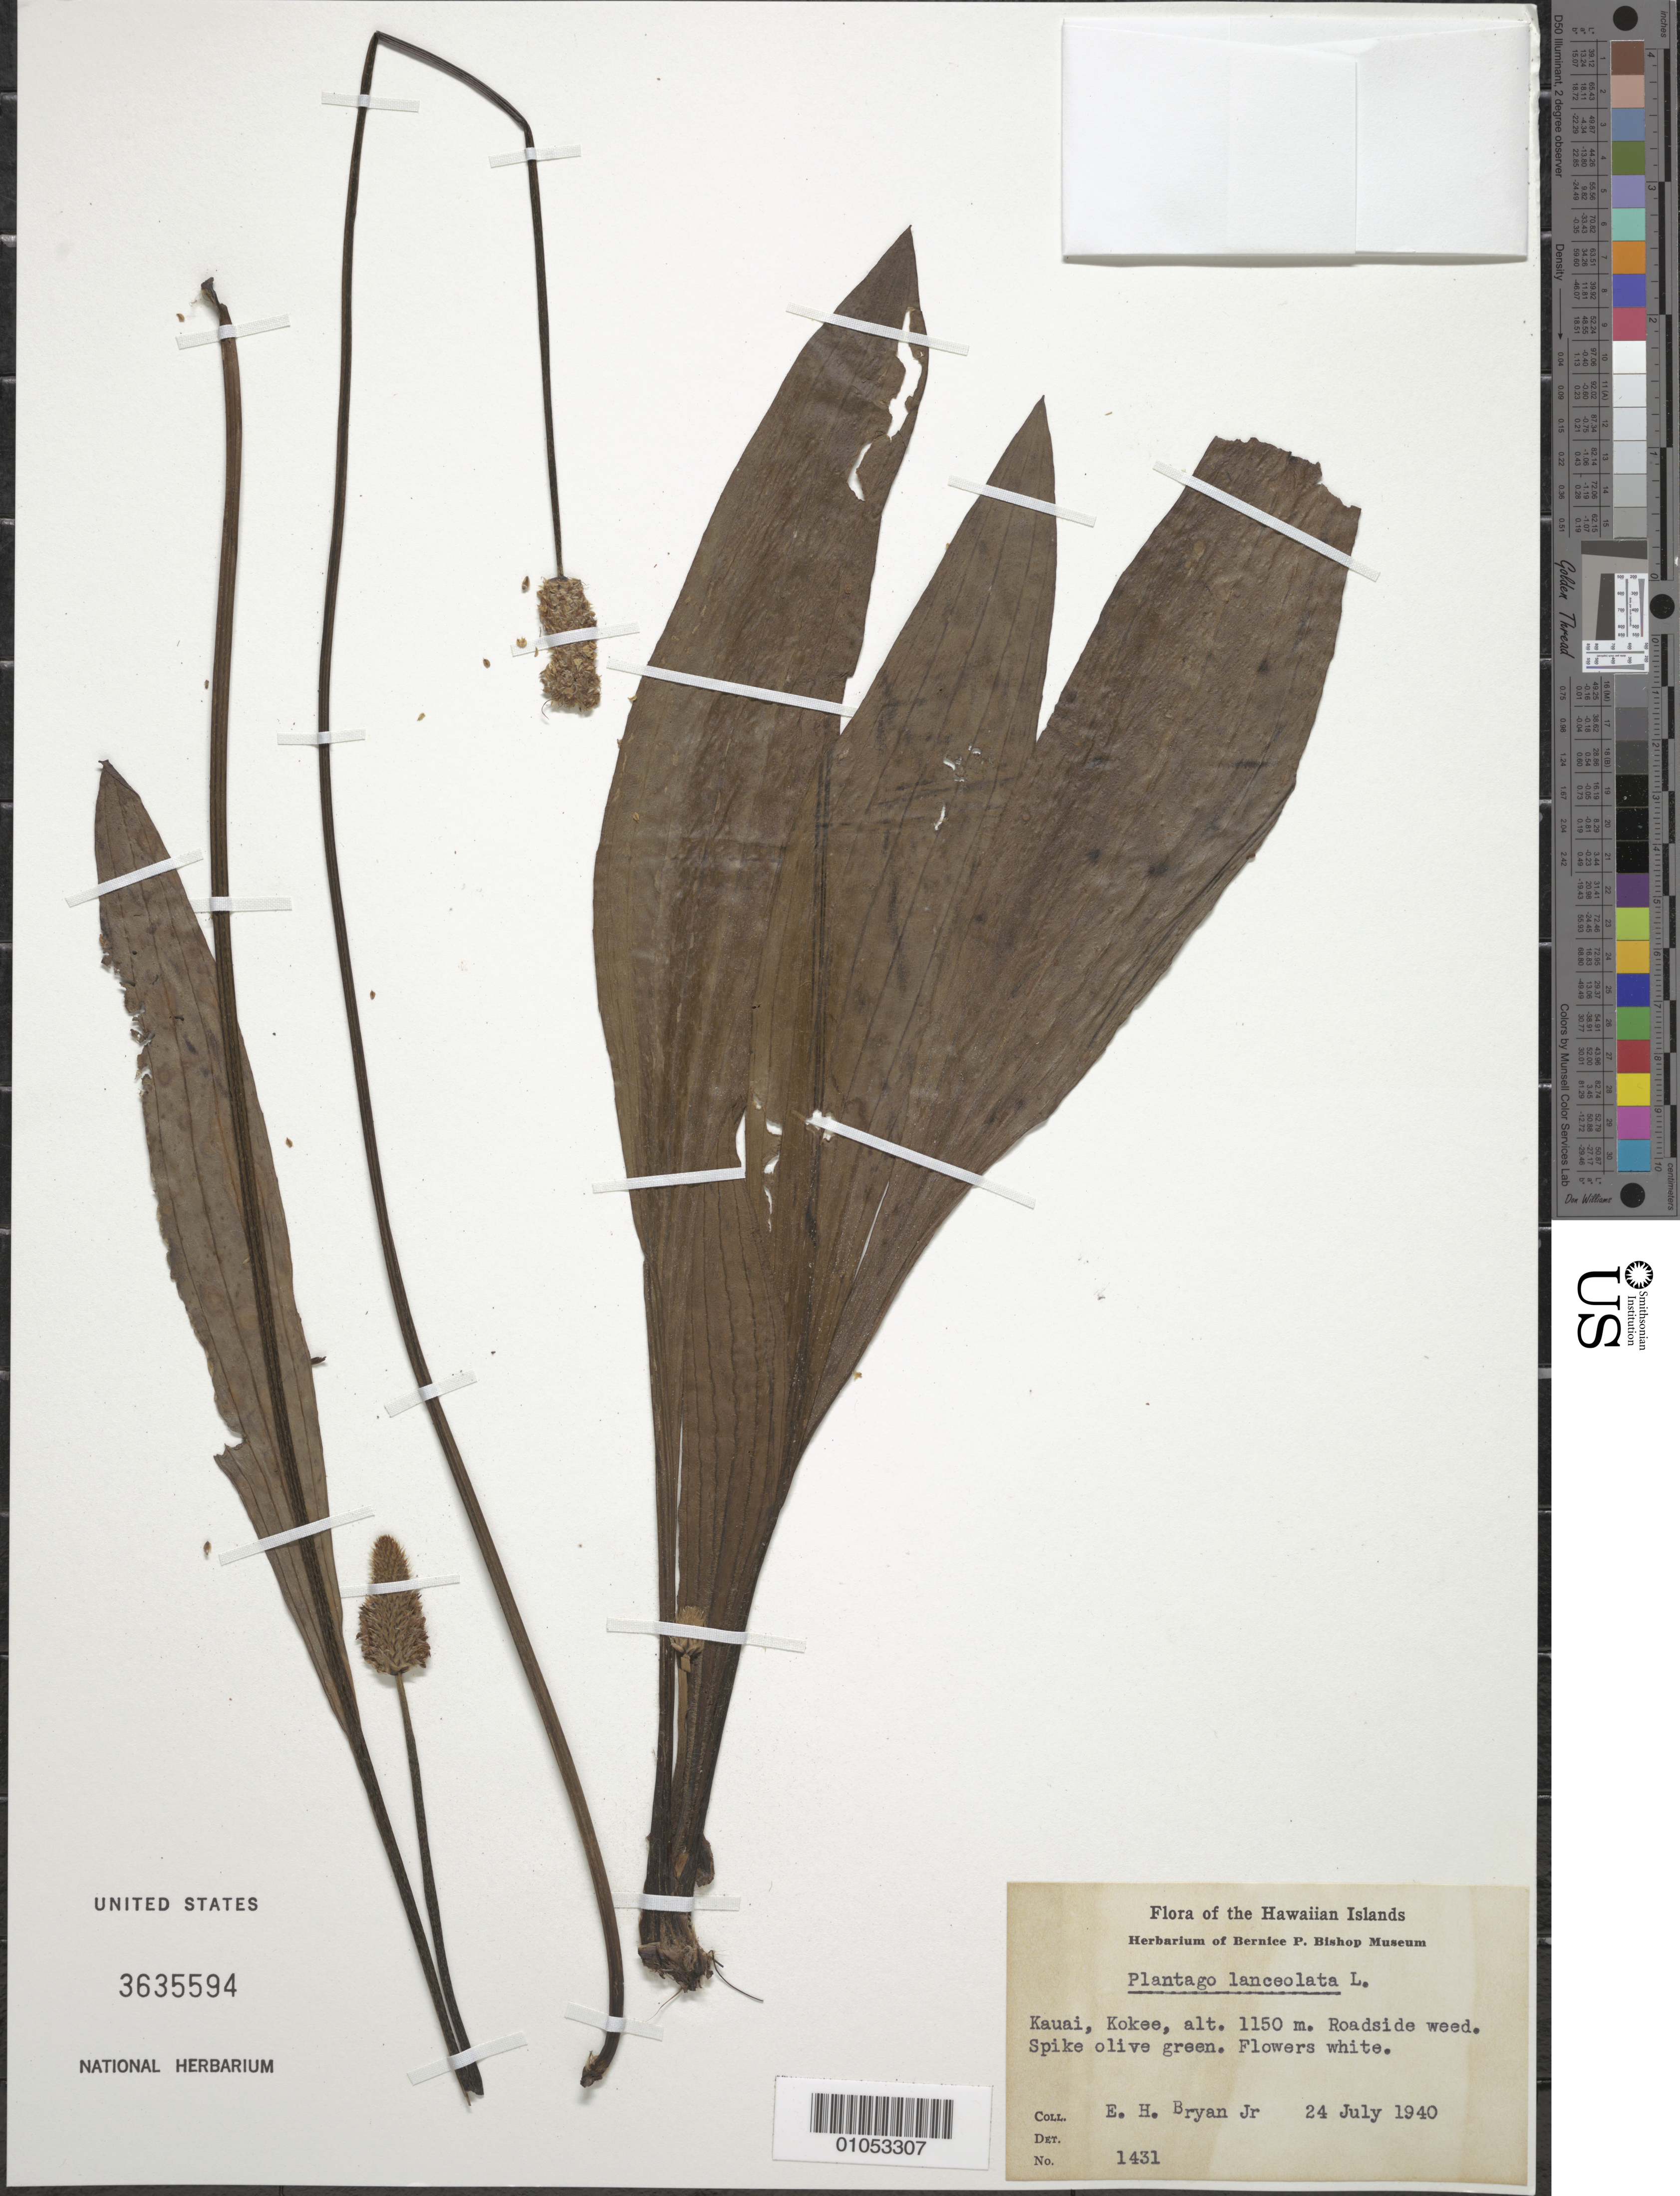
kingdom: Plantae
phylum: Tracheophyta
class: Magnoliopsida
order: Lamiales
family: Plantaginaceae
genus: Plantago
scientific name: Plantago lanceolata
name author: L.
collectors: E. Bryan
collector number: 1431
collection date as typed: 24 Jul 1940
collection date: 1940-07-24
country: United States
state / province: Hawaii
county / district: Kaui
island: Kaua'i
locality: Kokee, roadside.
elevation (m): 1150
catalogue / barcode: US 3635594